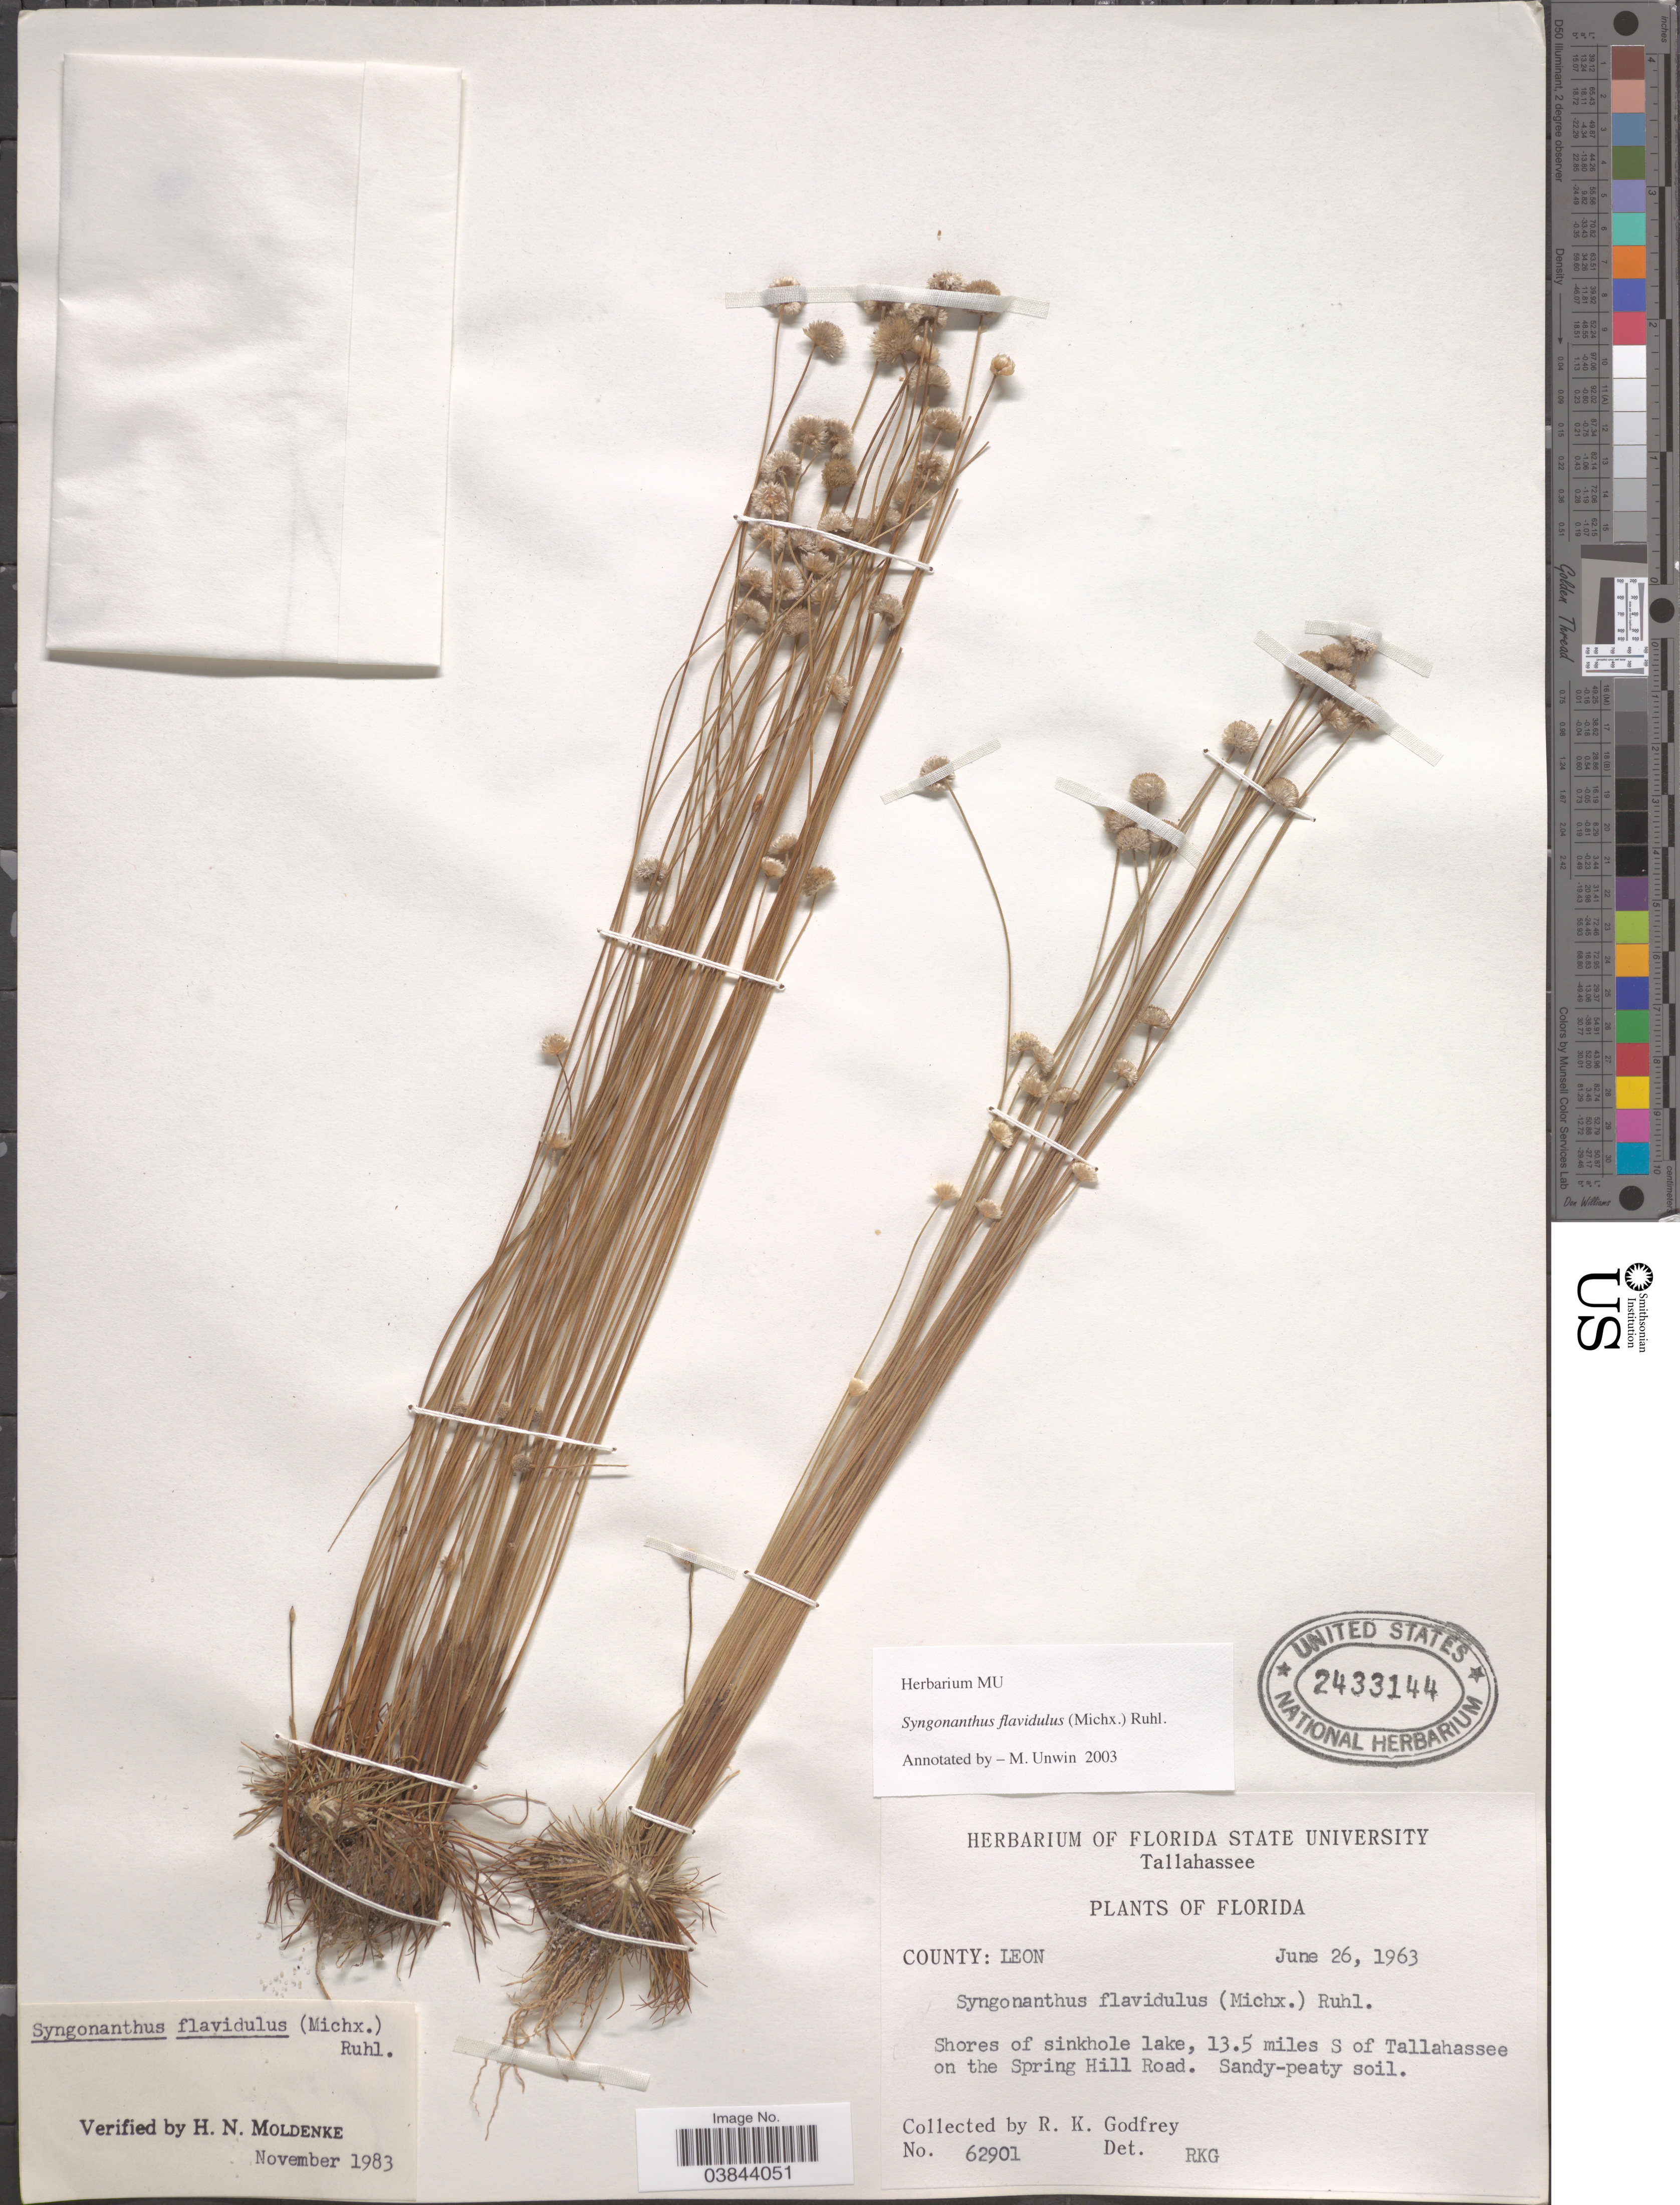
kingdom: Plantae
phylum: Tracheophyta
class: Liliopsida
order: Poales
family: Eriocaulaceae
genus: Syngonanthus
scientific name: Syngonanthus flavidulus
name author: (Michx.) Ruhland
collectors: R. K. Godfrey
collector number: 62901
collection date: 1963-06-26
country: United States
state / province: Florida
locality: County: Leon. Shores of sinkhole lake, 13.5 miles S of Tallahassee on the Spring Hill Road.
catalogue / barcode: US 2433144